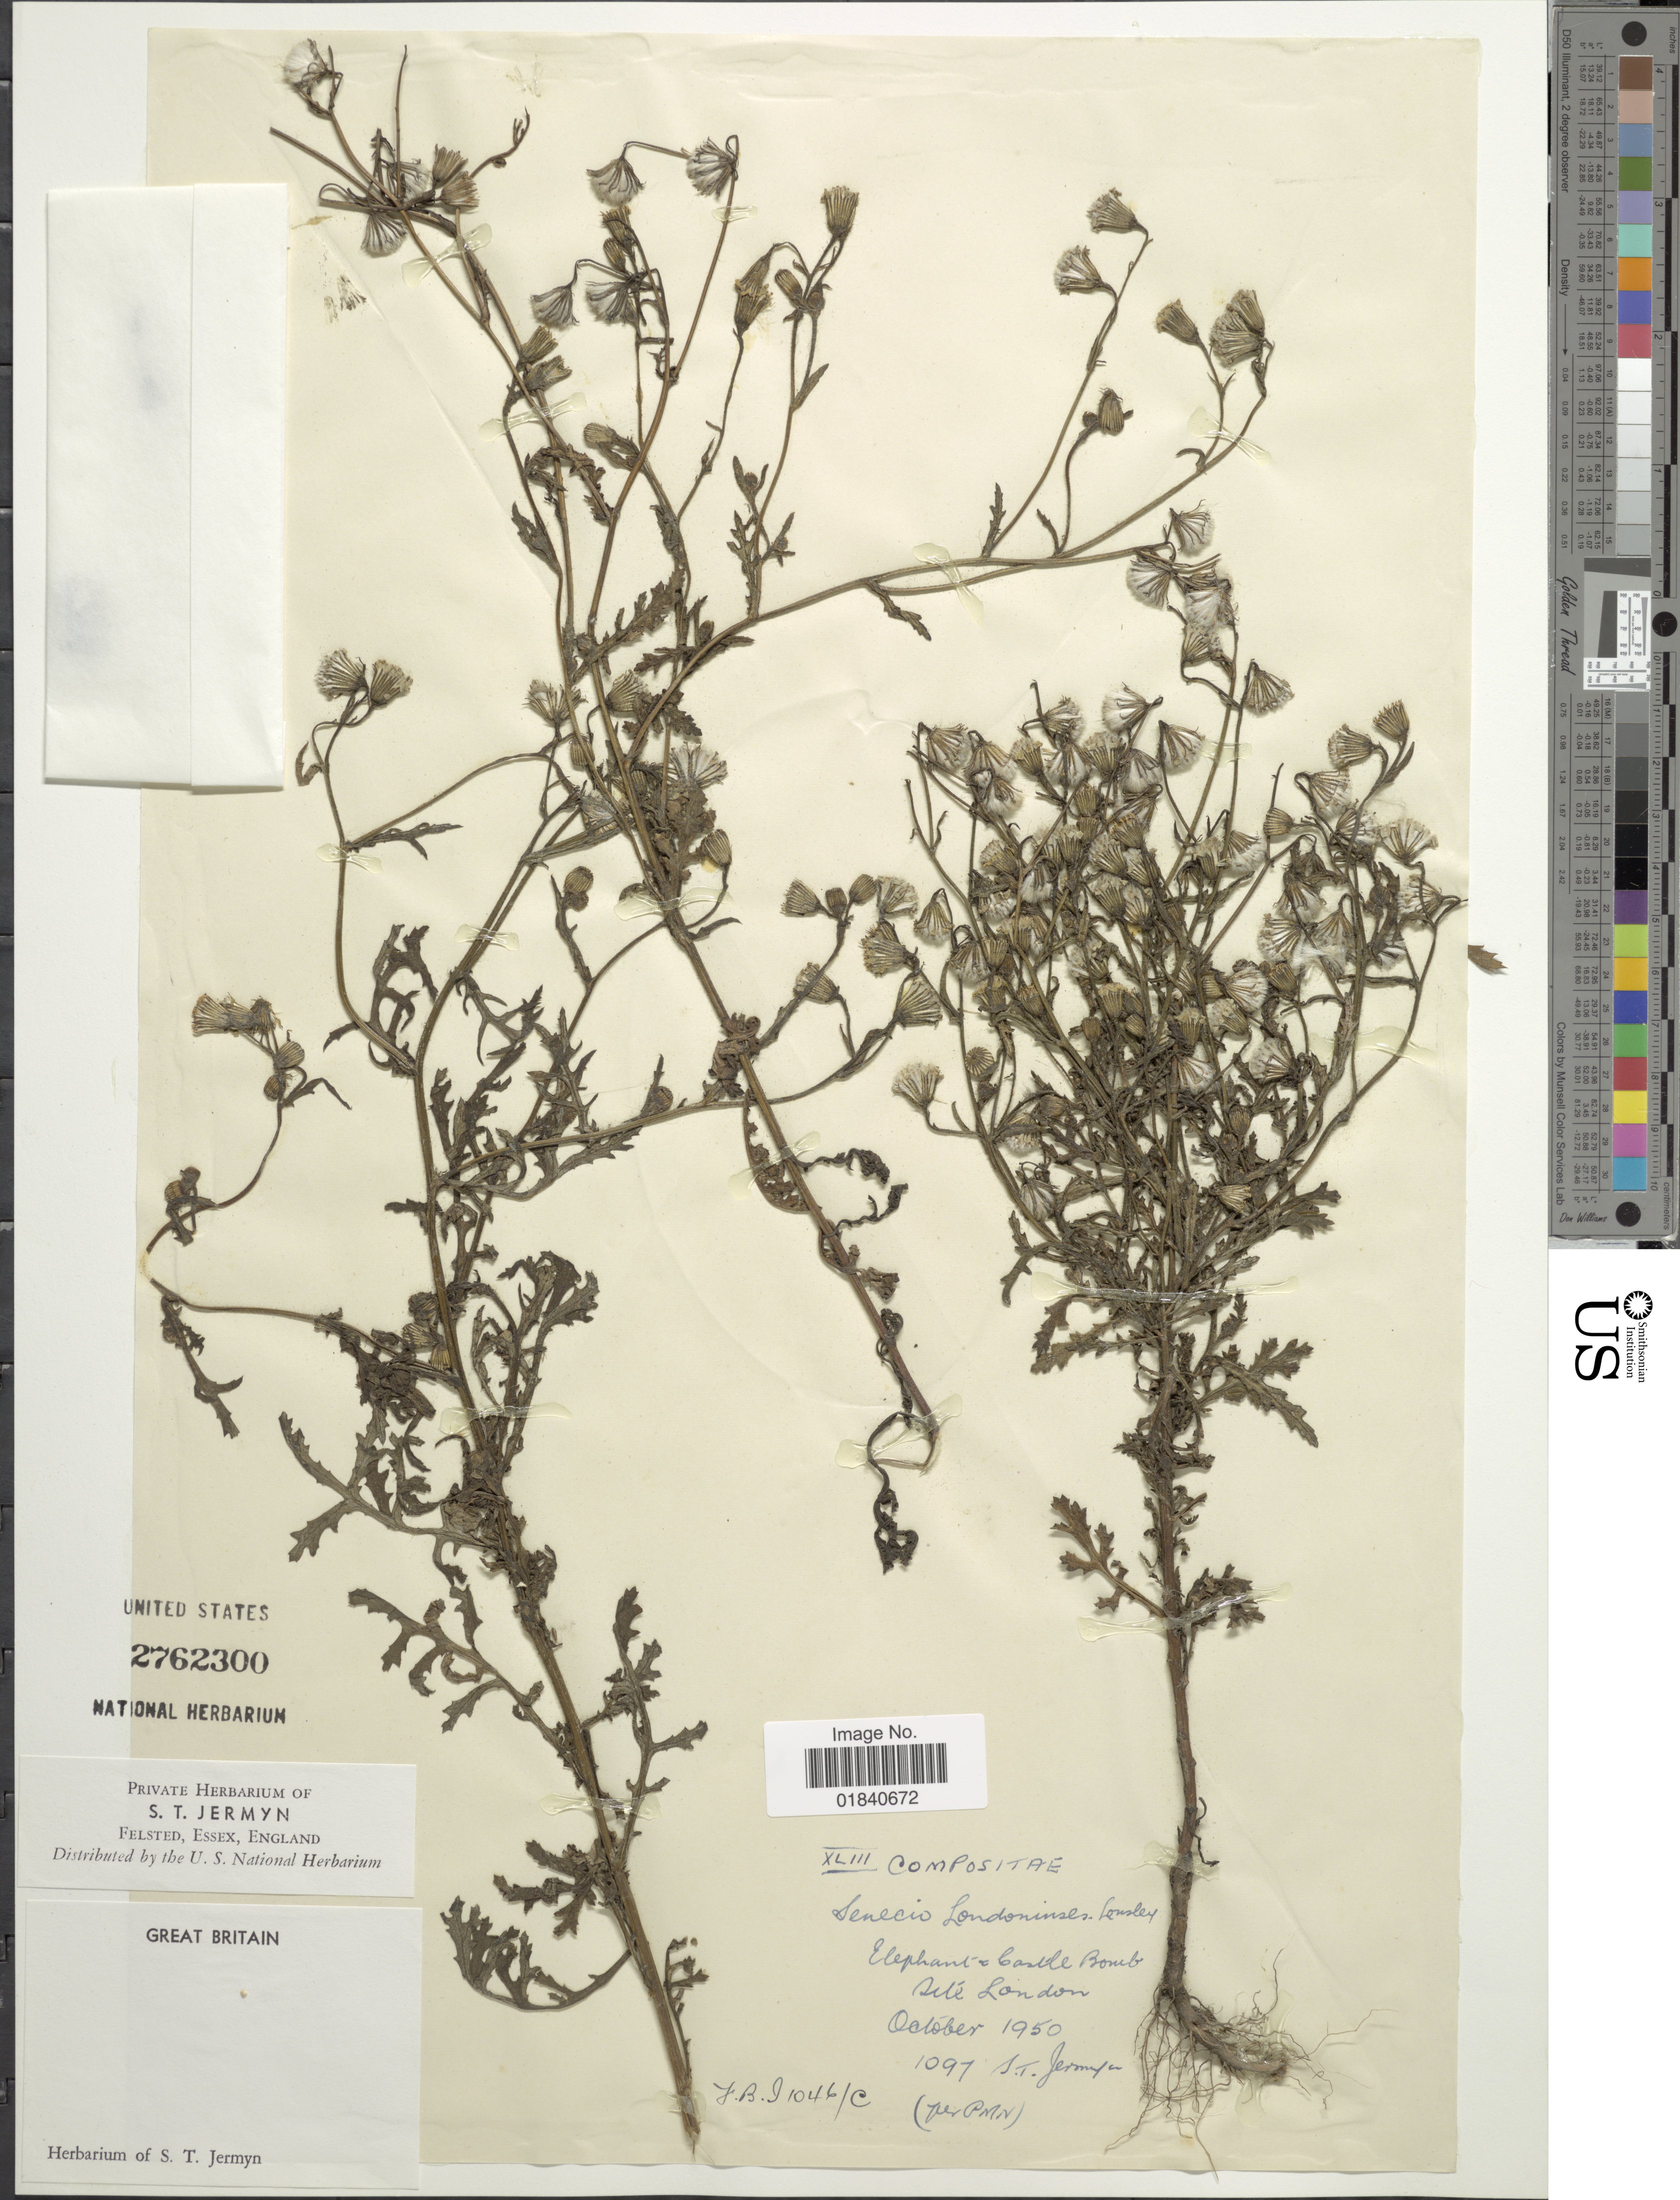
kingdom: Plantae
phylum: Tracheophyta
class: Magnoliopsida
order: Asterales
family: Asteraceae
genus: Senecio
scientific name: Senecio londinensis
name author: Lousley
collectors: S. Jermyn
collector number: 1097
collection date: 1950-10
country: United Kingdom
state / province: England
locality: Elephant Castle Bomb Site London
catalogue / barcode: US 2762300